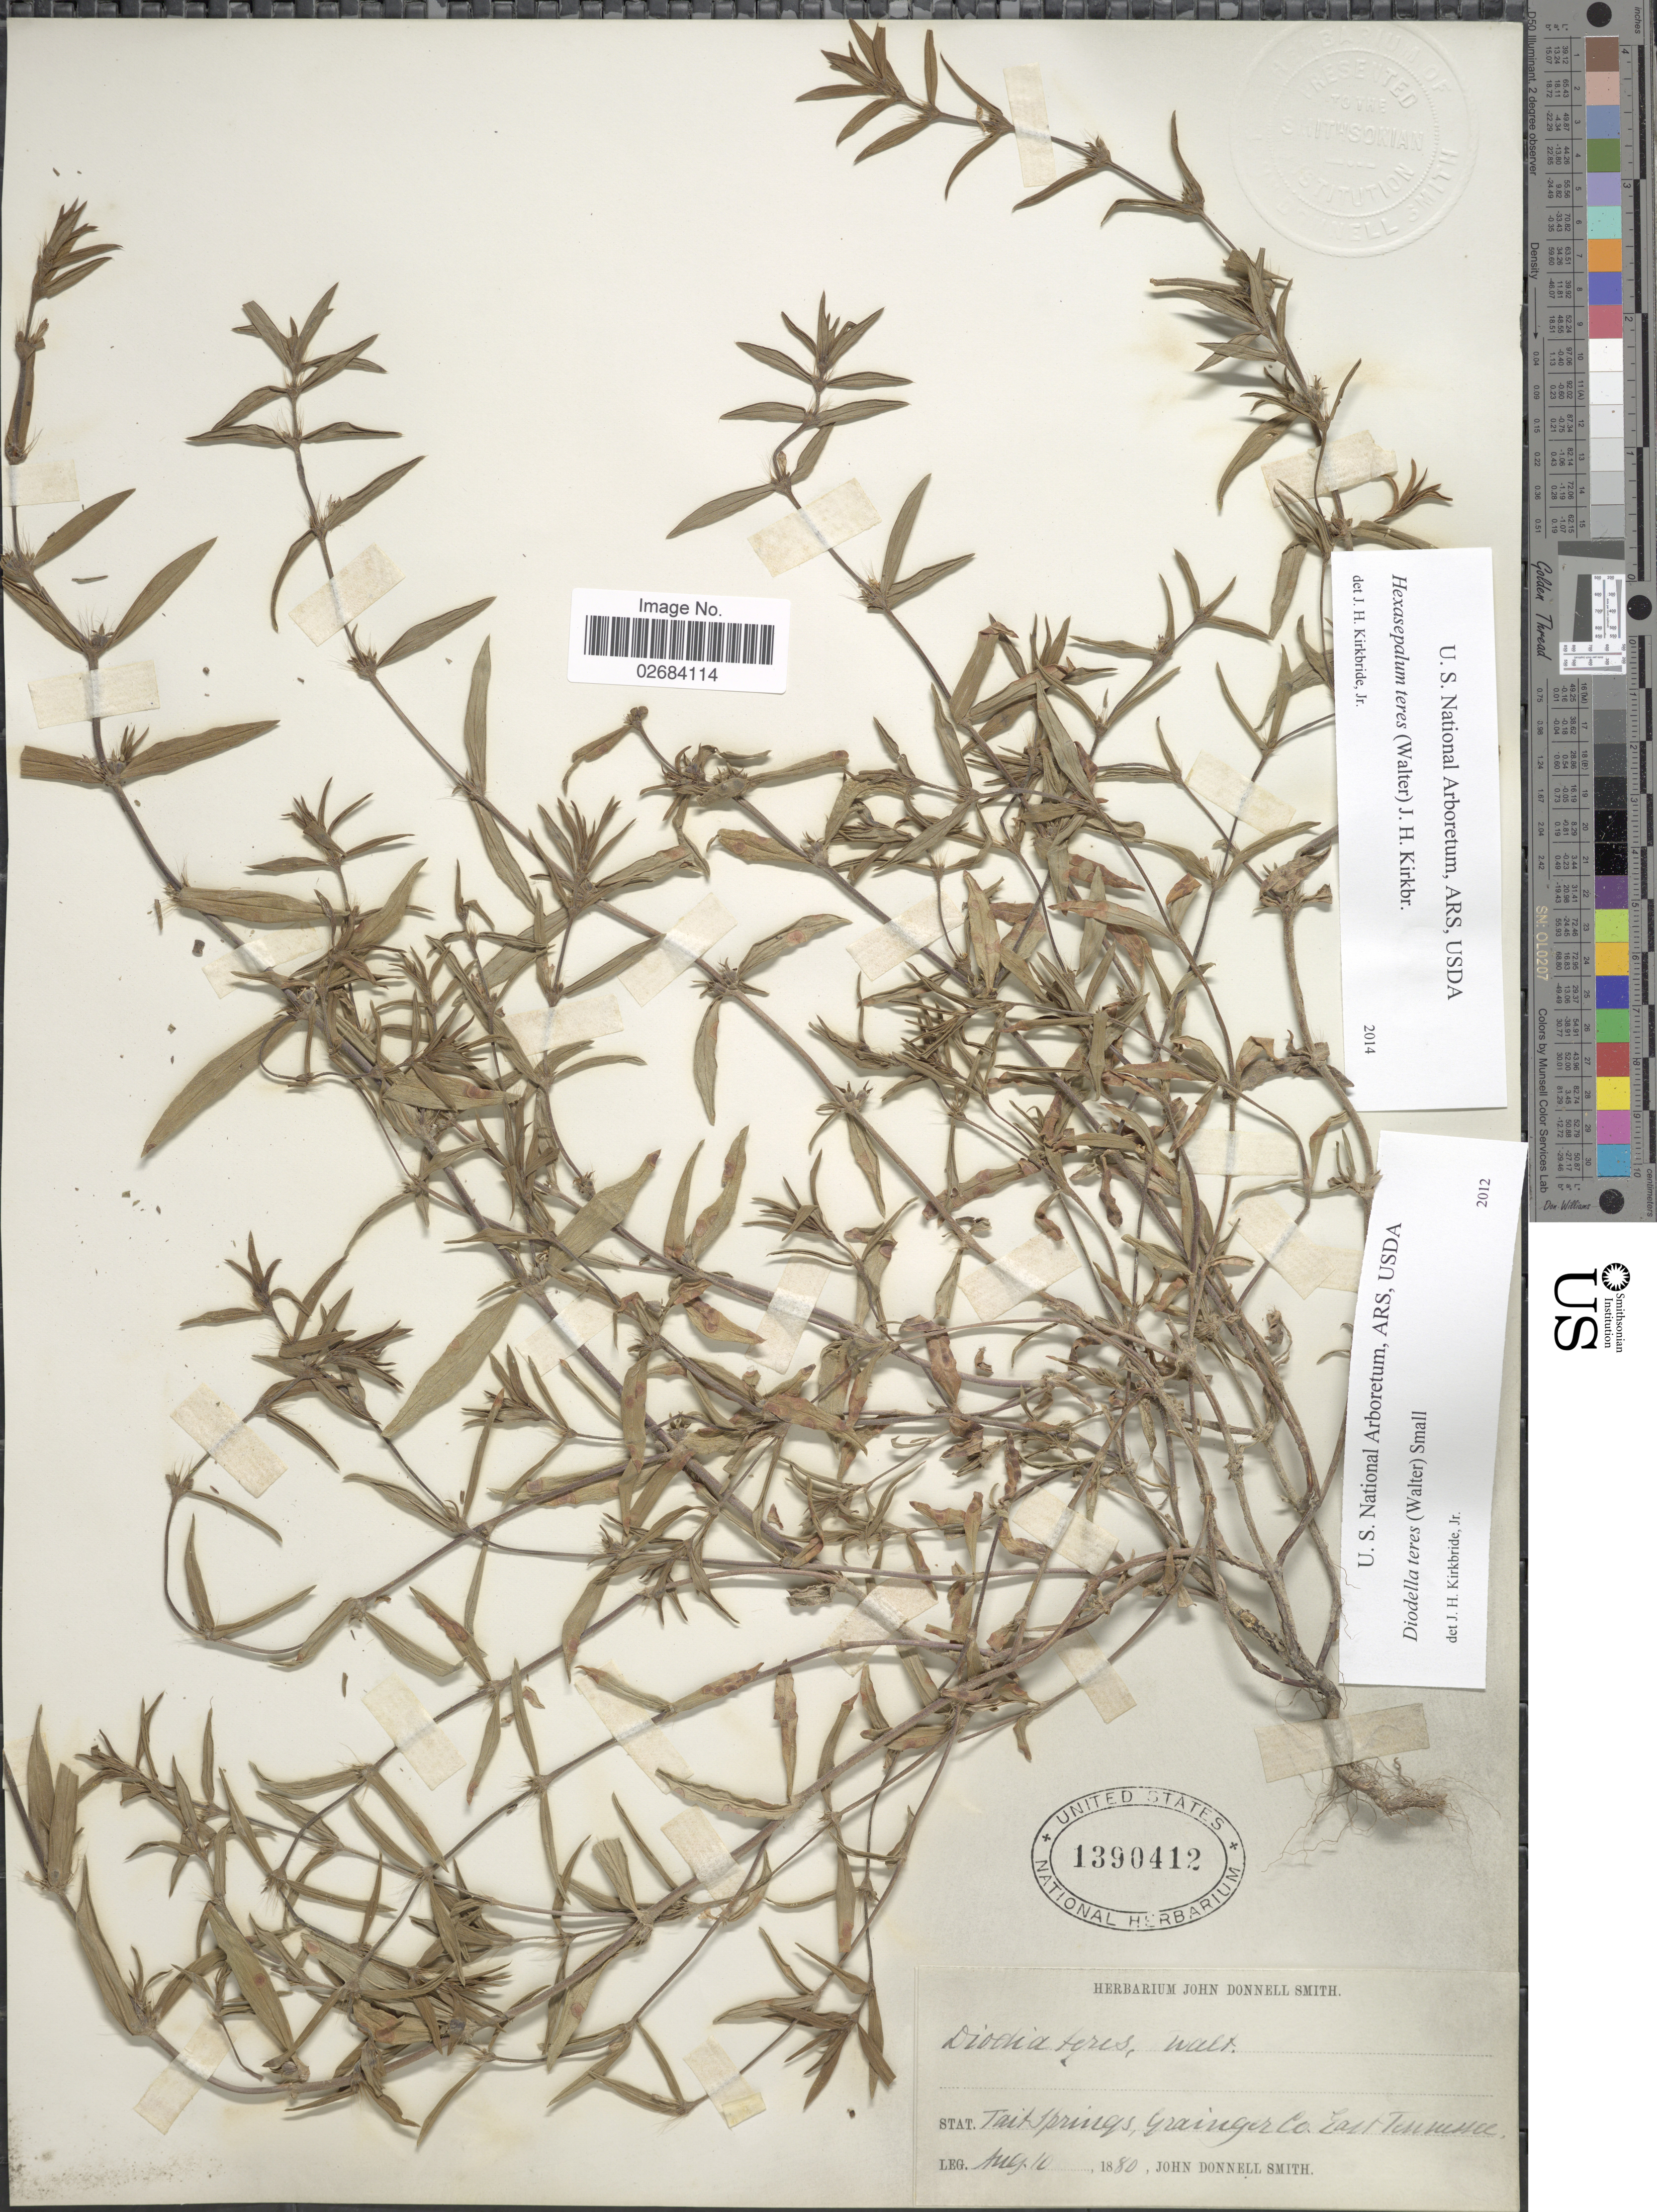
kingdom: Plantae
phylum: Tracheophyta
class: Magnoliopsida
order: Gentianales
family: Rubiaceae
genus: Diodia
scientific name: Diodia teres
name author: Walter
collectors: J. Donnell Smith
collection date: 1880-08-10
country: United States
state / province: Tennessee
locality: Tait Springs, Grainger Co., East Tennessee.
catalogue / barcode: US 1390412